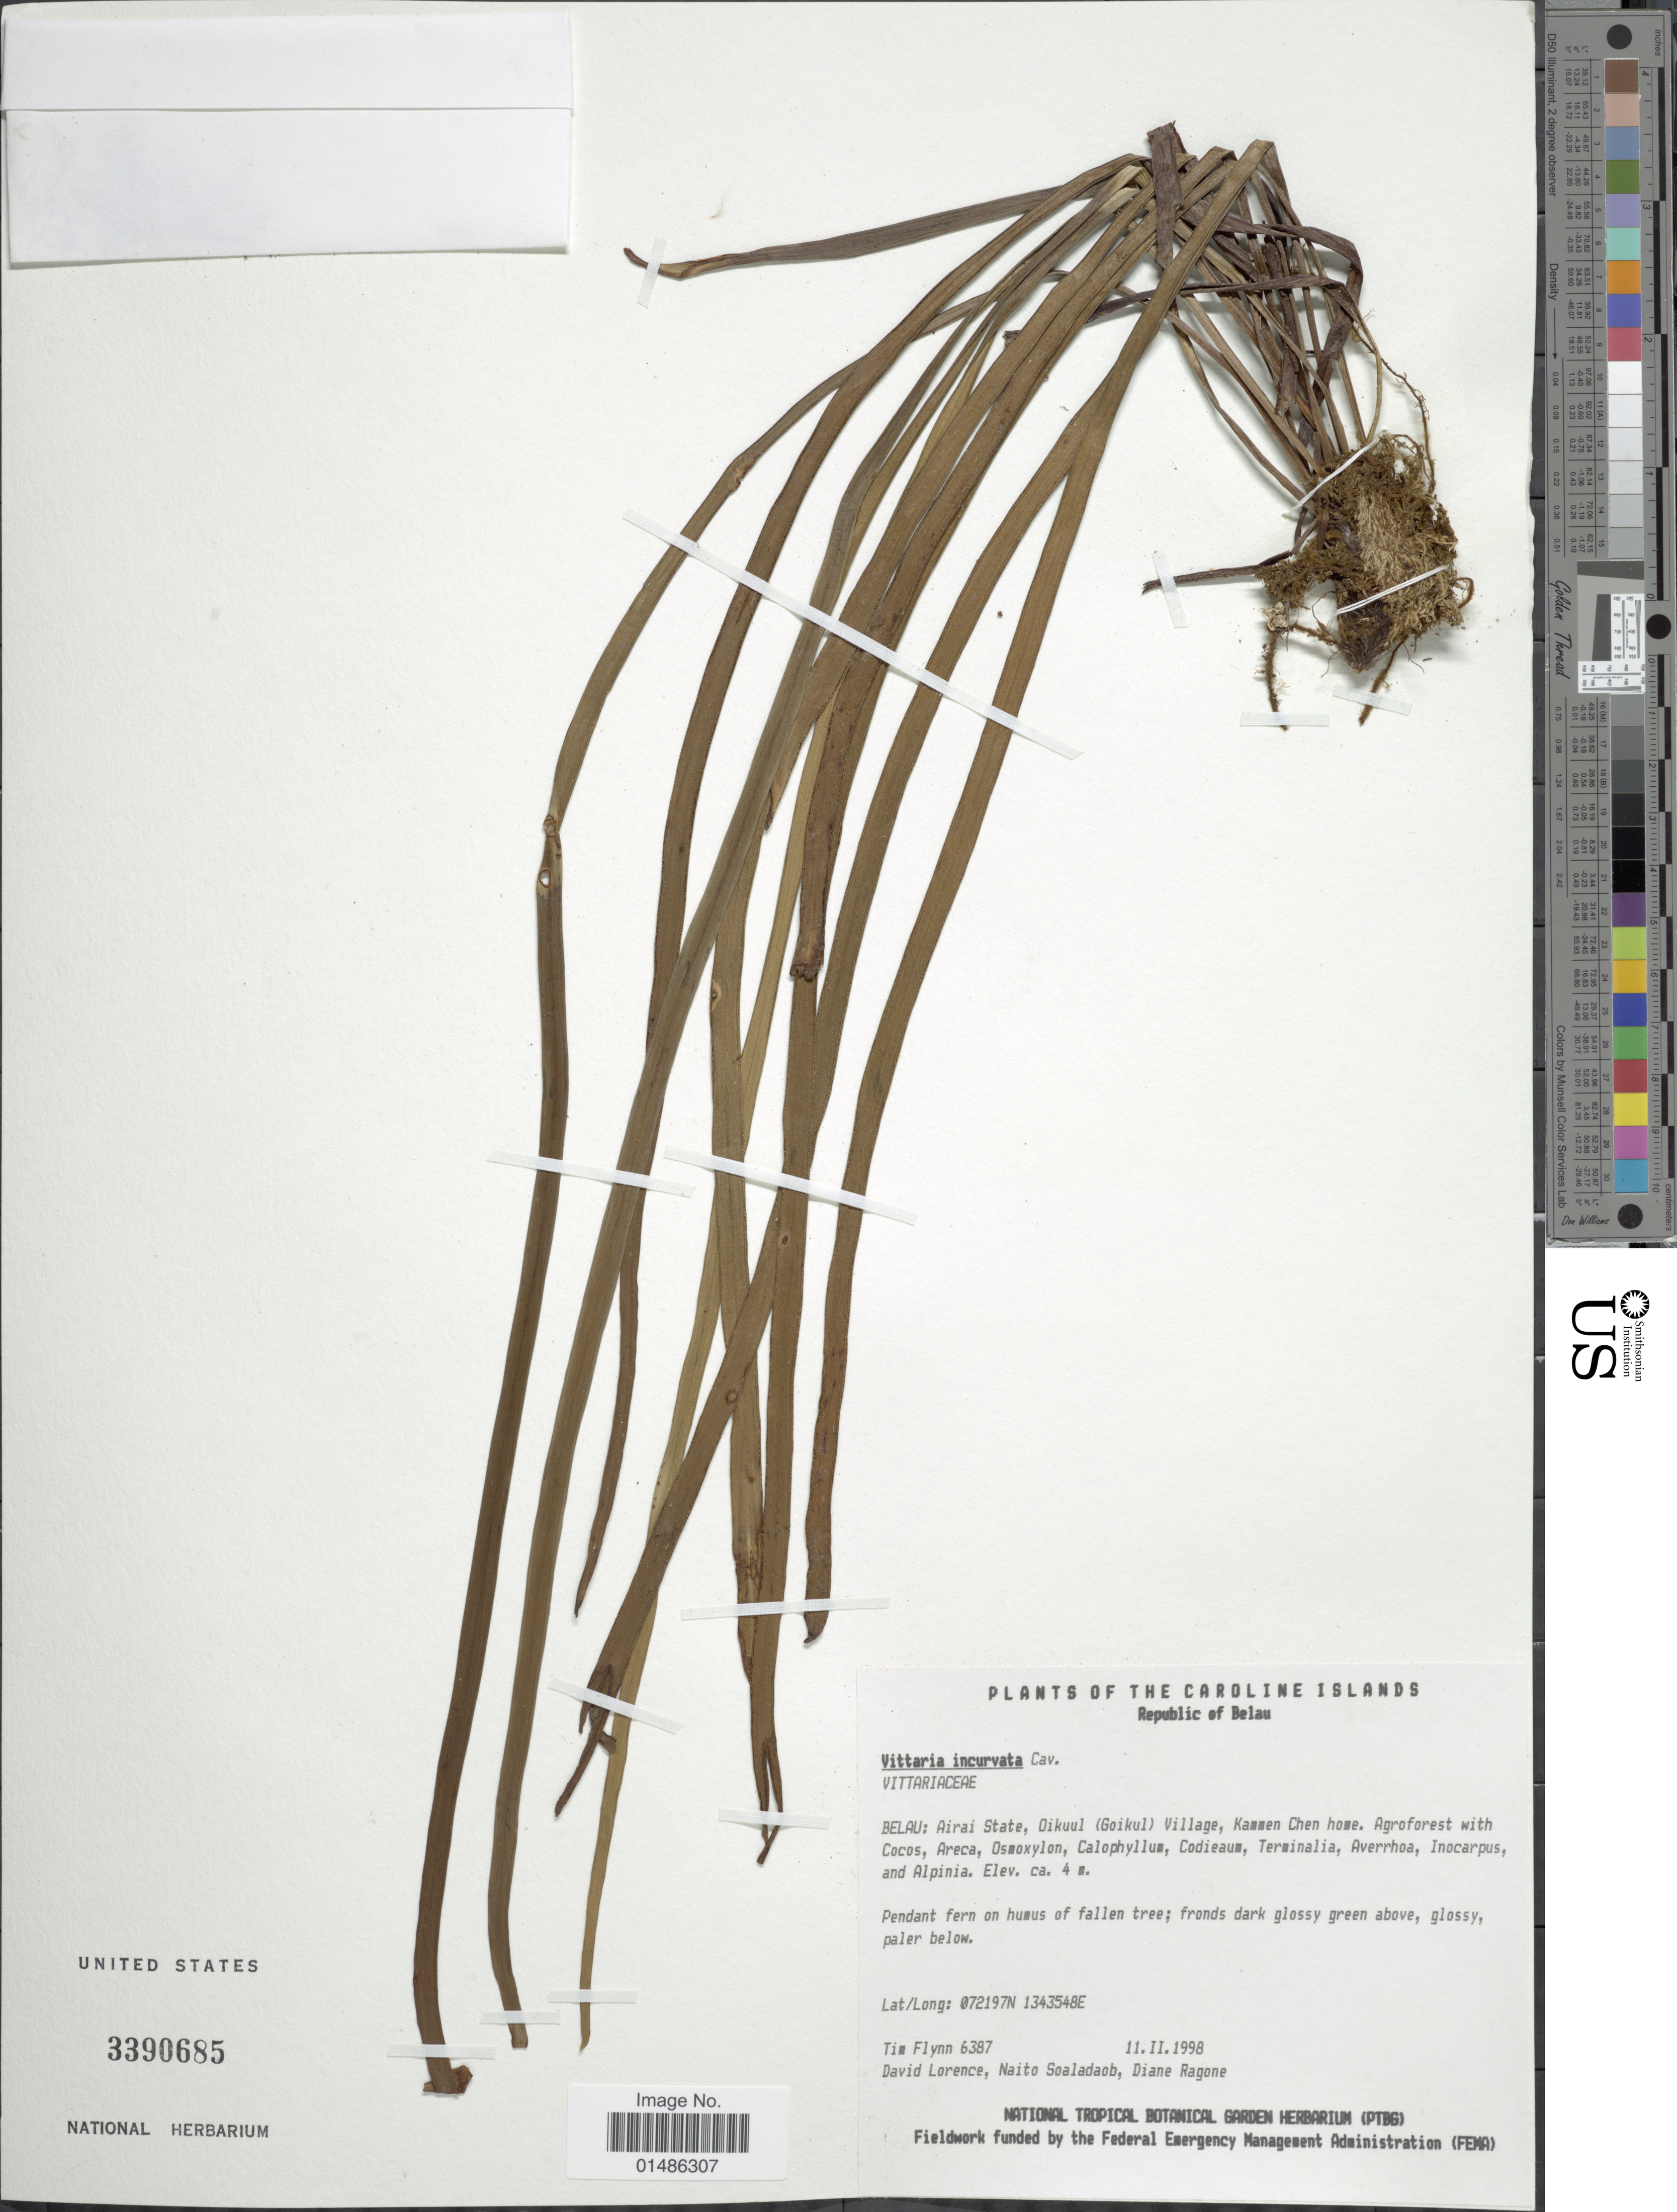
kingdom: Plantae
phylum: Tracheophyta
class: Polypodiopsida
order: Polypodiales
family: Pteridaceae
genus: Haplopteris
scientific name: Haplopteris ensiformis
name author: (Sw.) E.H. Crane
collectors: T. Flynn, D. Lorence, N. Soaladaob & D. Ragone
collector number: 6387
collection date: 1998-02-11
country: Palau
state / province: Airai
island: Babeldaob [Babelthuap]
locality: Caroline Islands. Airai State, Oikuul (Goikul) Village, Kammen Chen home.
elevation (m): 4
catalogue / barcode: US 3390685